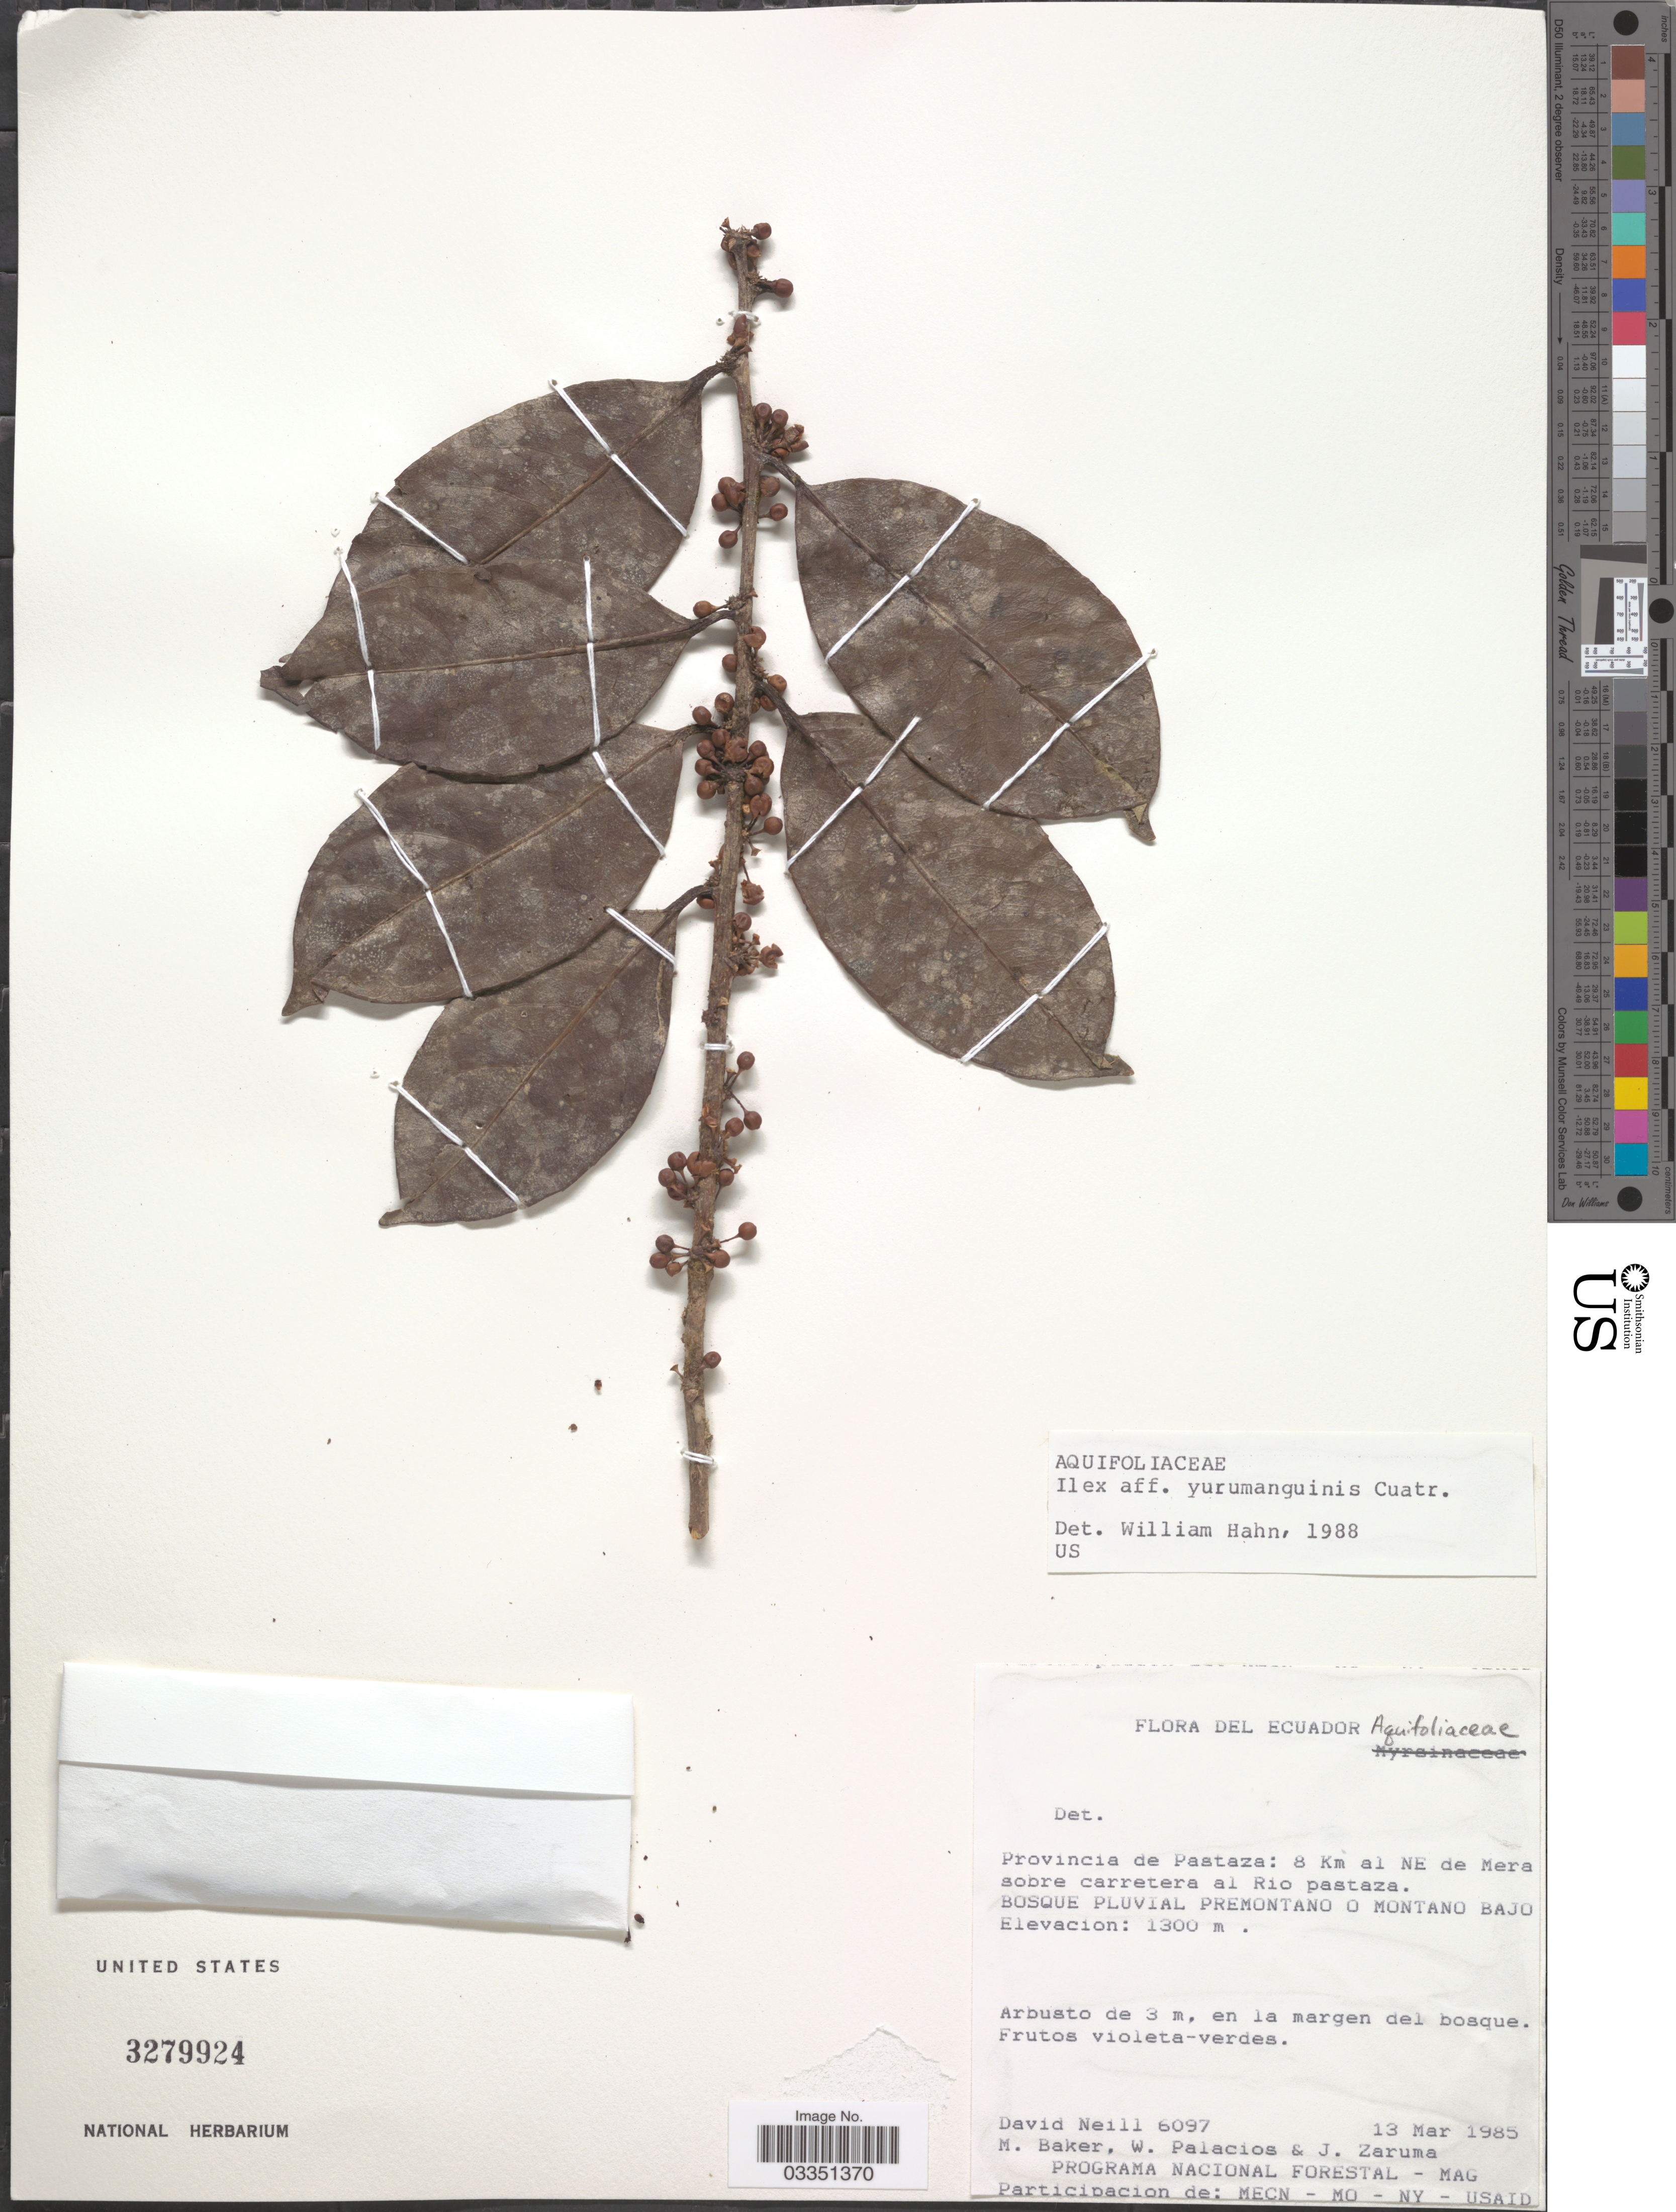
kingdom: Plantae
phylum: Tracheophyta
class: Magnoliopsida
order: Aquifoliales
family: Aquifoliaceae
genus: Ilex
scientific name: Ilex yurumanguinis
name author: Cuatrec.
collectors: D. Neill, M. Baker, W. Palacios & J. Zaruma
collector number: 6097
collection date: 1985-03-13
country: Ecuador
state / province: Pastaza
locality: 8 Km al NE de Mera sobre carretera al Rio pastaza. Bosque Pluvial Premontano O Montano Bajo.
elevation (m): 1300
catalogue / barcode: US 3279924